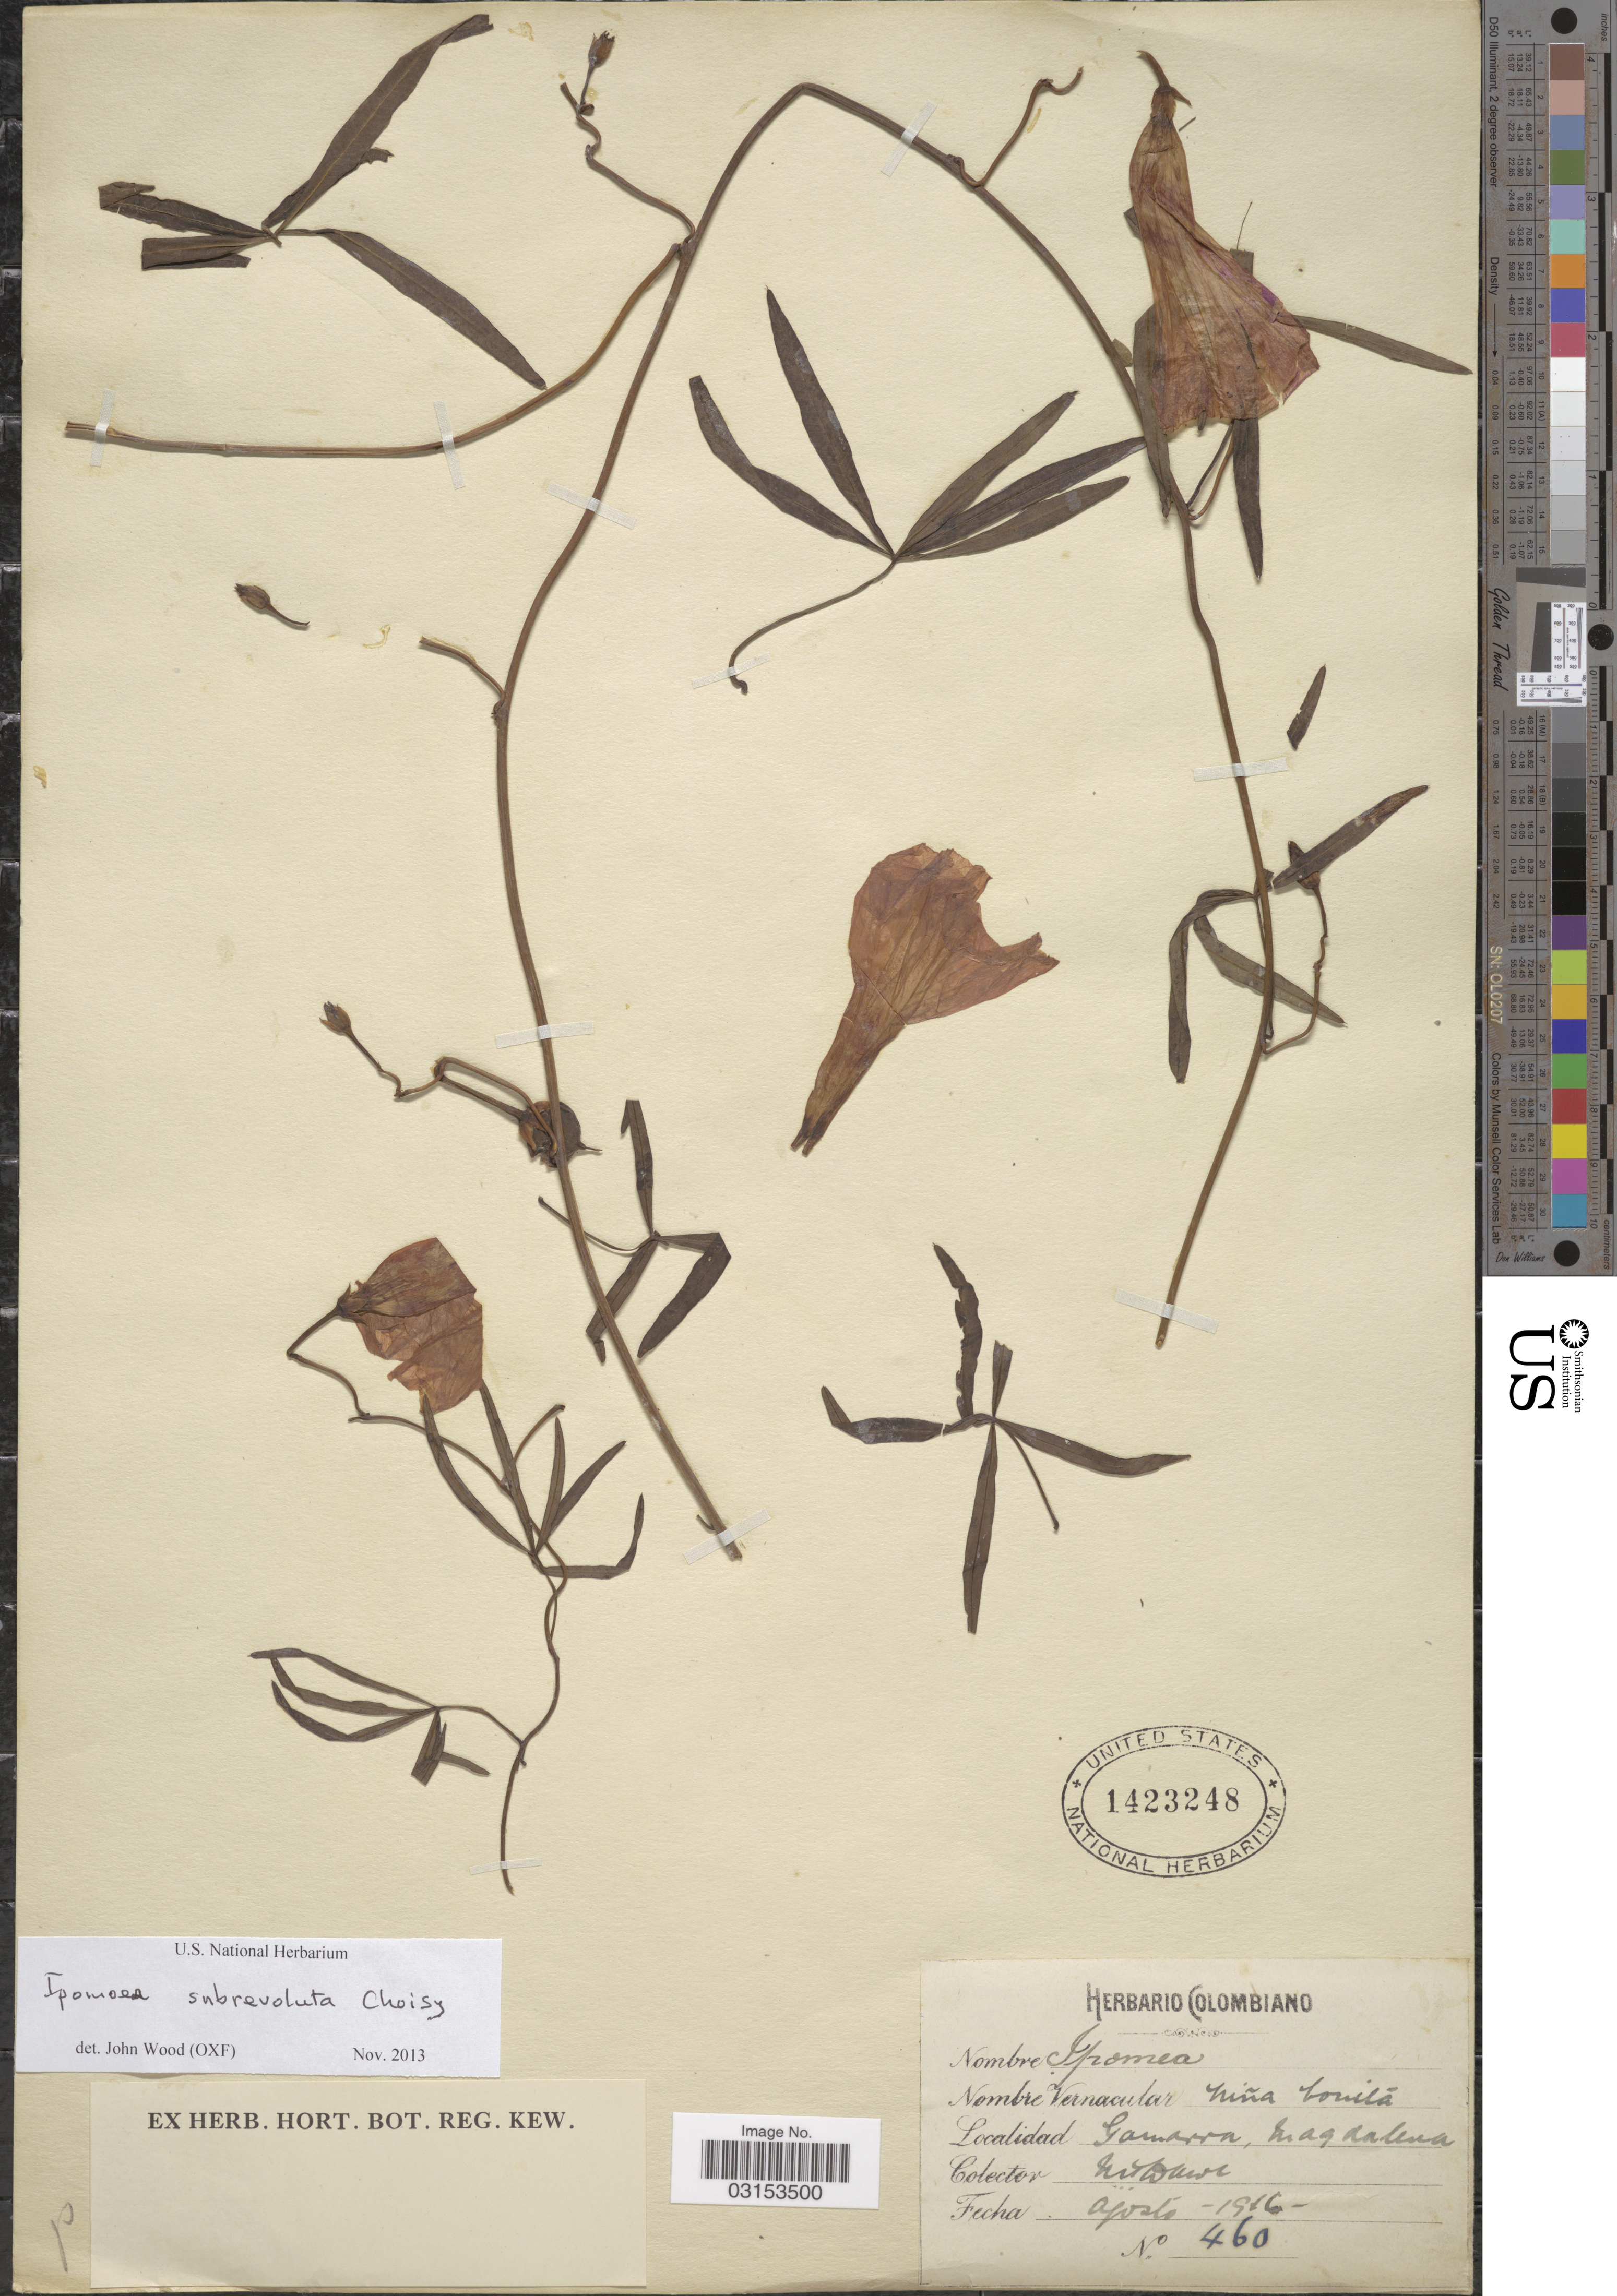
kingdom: Plantae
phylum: Tracheophyta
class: Magnoliopsida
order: Solanales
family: Convolvulaceae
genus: Ipomoea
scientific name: Ipomoea subrevoluta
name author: Choisy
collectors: M. T. Dawe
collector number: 460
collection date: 1986-08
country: Colombia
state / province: Magdalena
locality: Gamarra.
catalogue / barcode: US 1423248